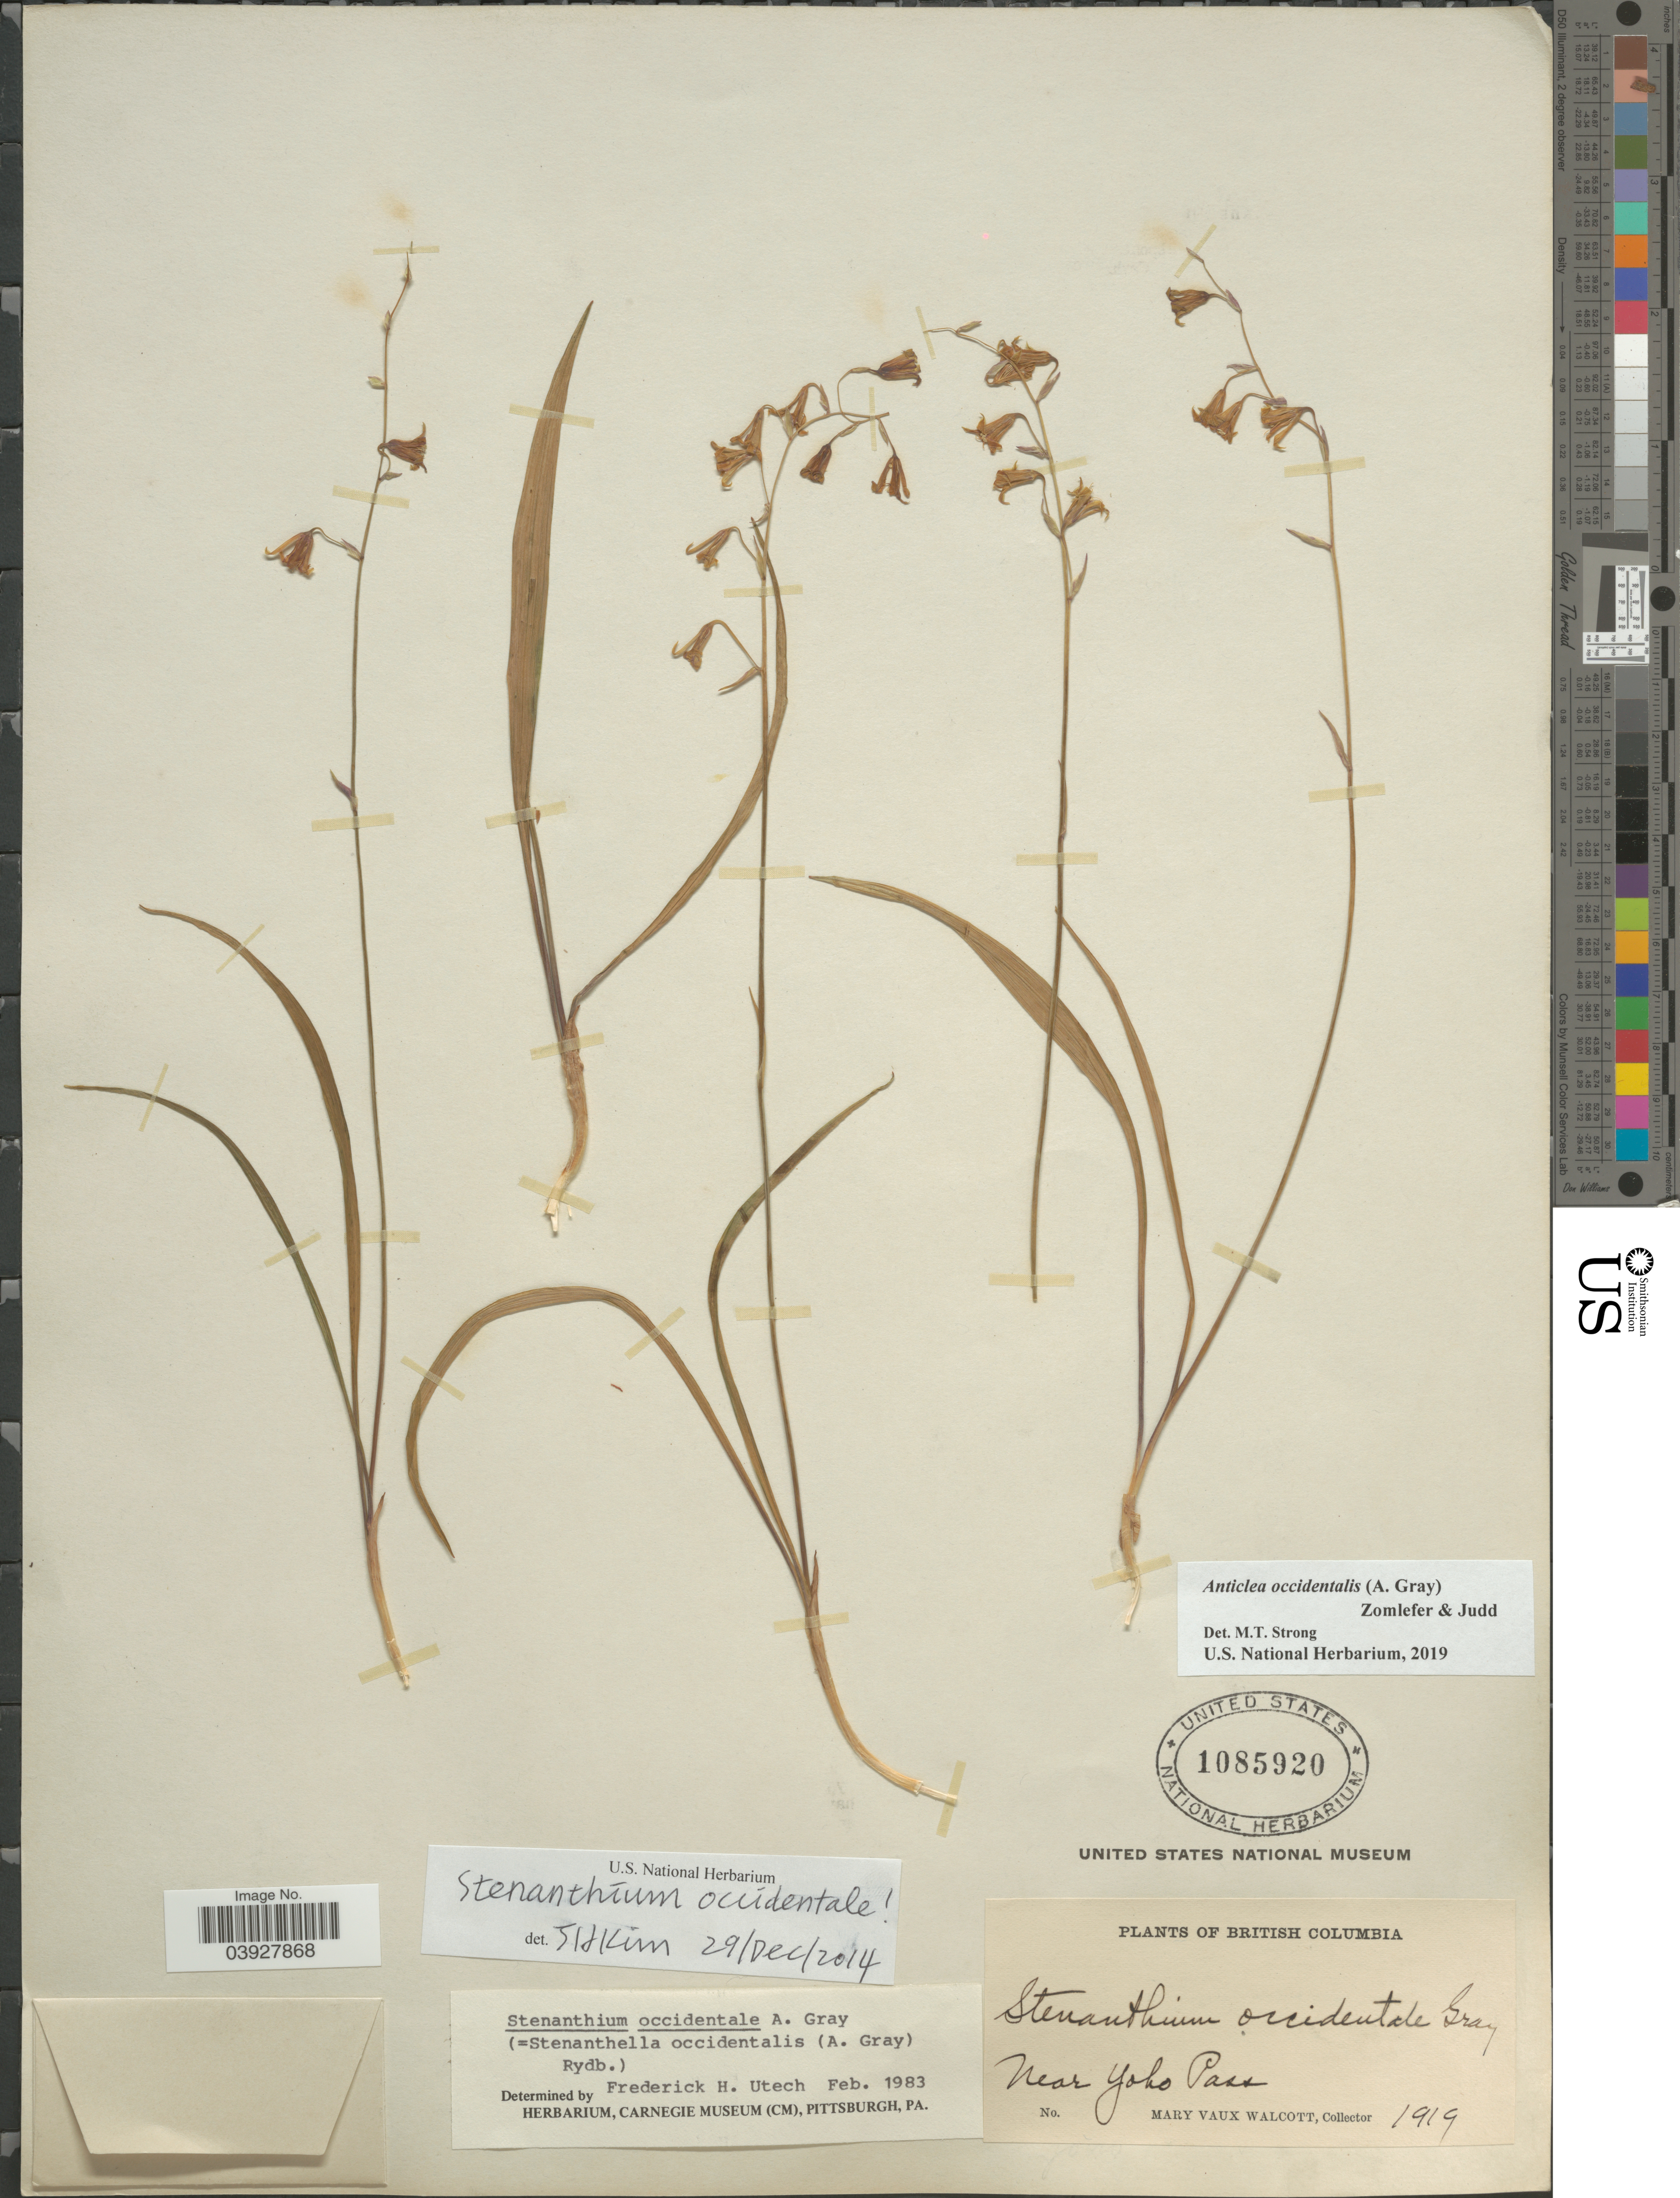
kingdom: Plantae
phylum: Tracheophyta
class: Liliopsida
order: Liliales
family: Melanthiaceae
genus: Anticlea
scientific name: Anticlea occidentalis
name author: (A. Gray) Zomlefer & Judd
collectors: M. Walcott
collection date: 1919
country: Canada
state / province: British Columbia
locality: Near Yoho Pass.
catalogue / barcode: US 1085920